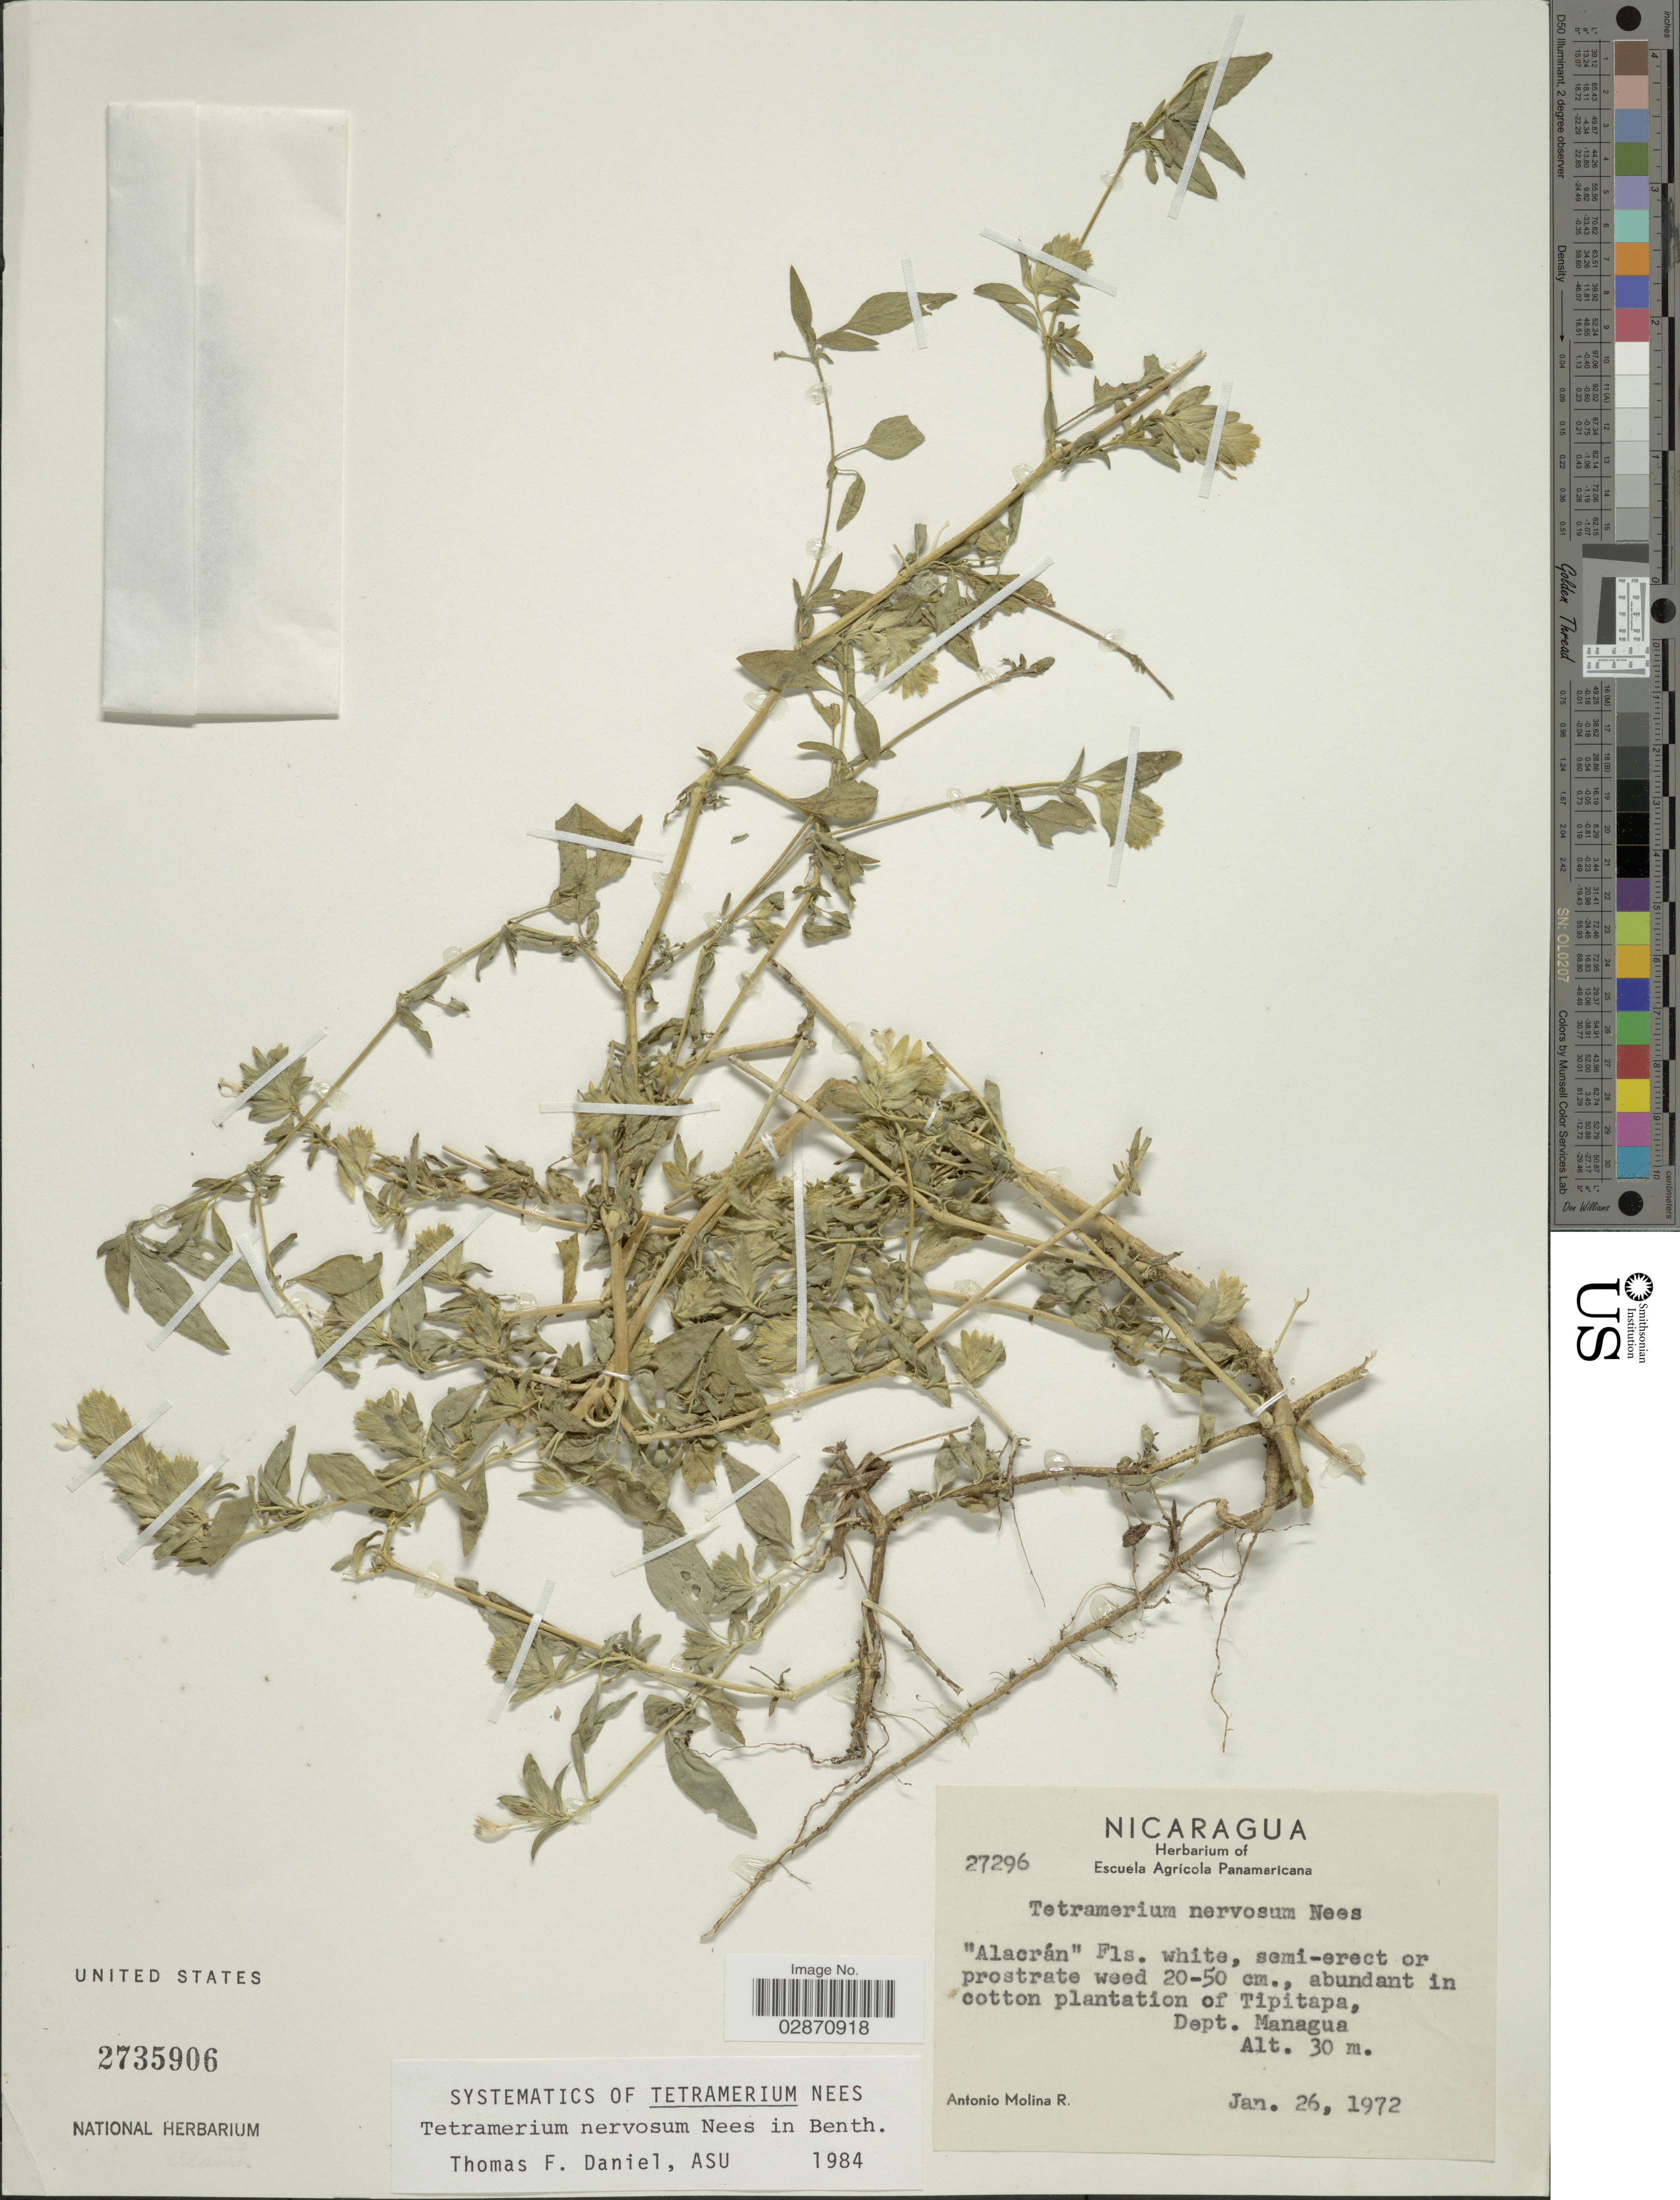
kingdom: Plantae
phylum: Tracheophyta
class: Magnoliopsida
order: Lamiales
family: Acanthaceae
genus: Tetramerium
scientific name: Tetramerium nervosum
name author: Nees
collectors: A. Molina R.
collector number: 27296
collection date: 1972-01-26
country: Nicaragua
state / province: Managua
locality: Plantation of Tipitapa, Dept. Managua.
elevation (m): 30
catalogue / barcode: US 2735906